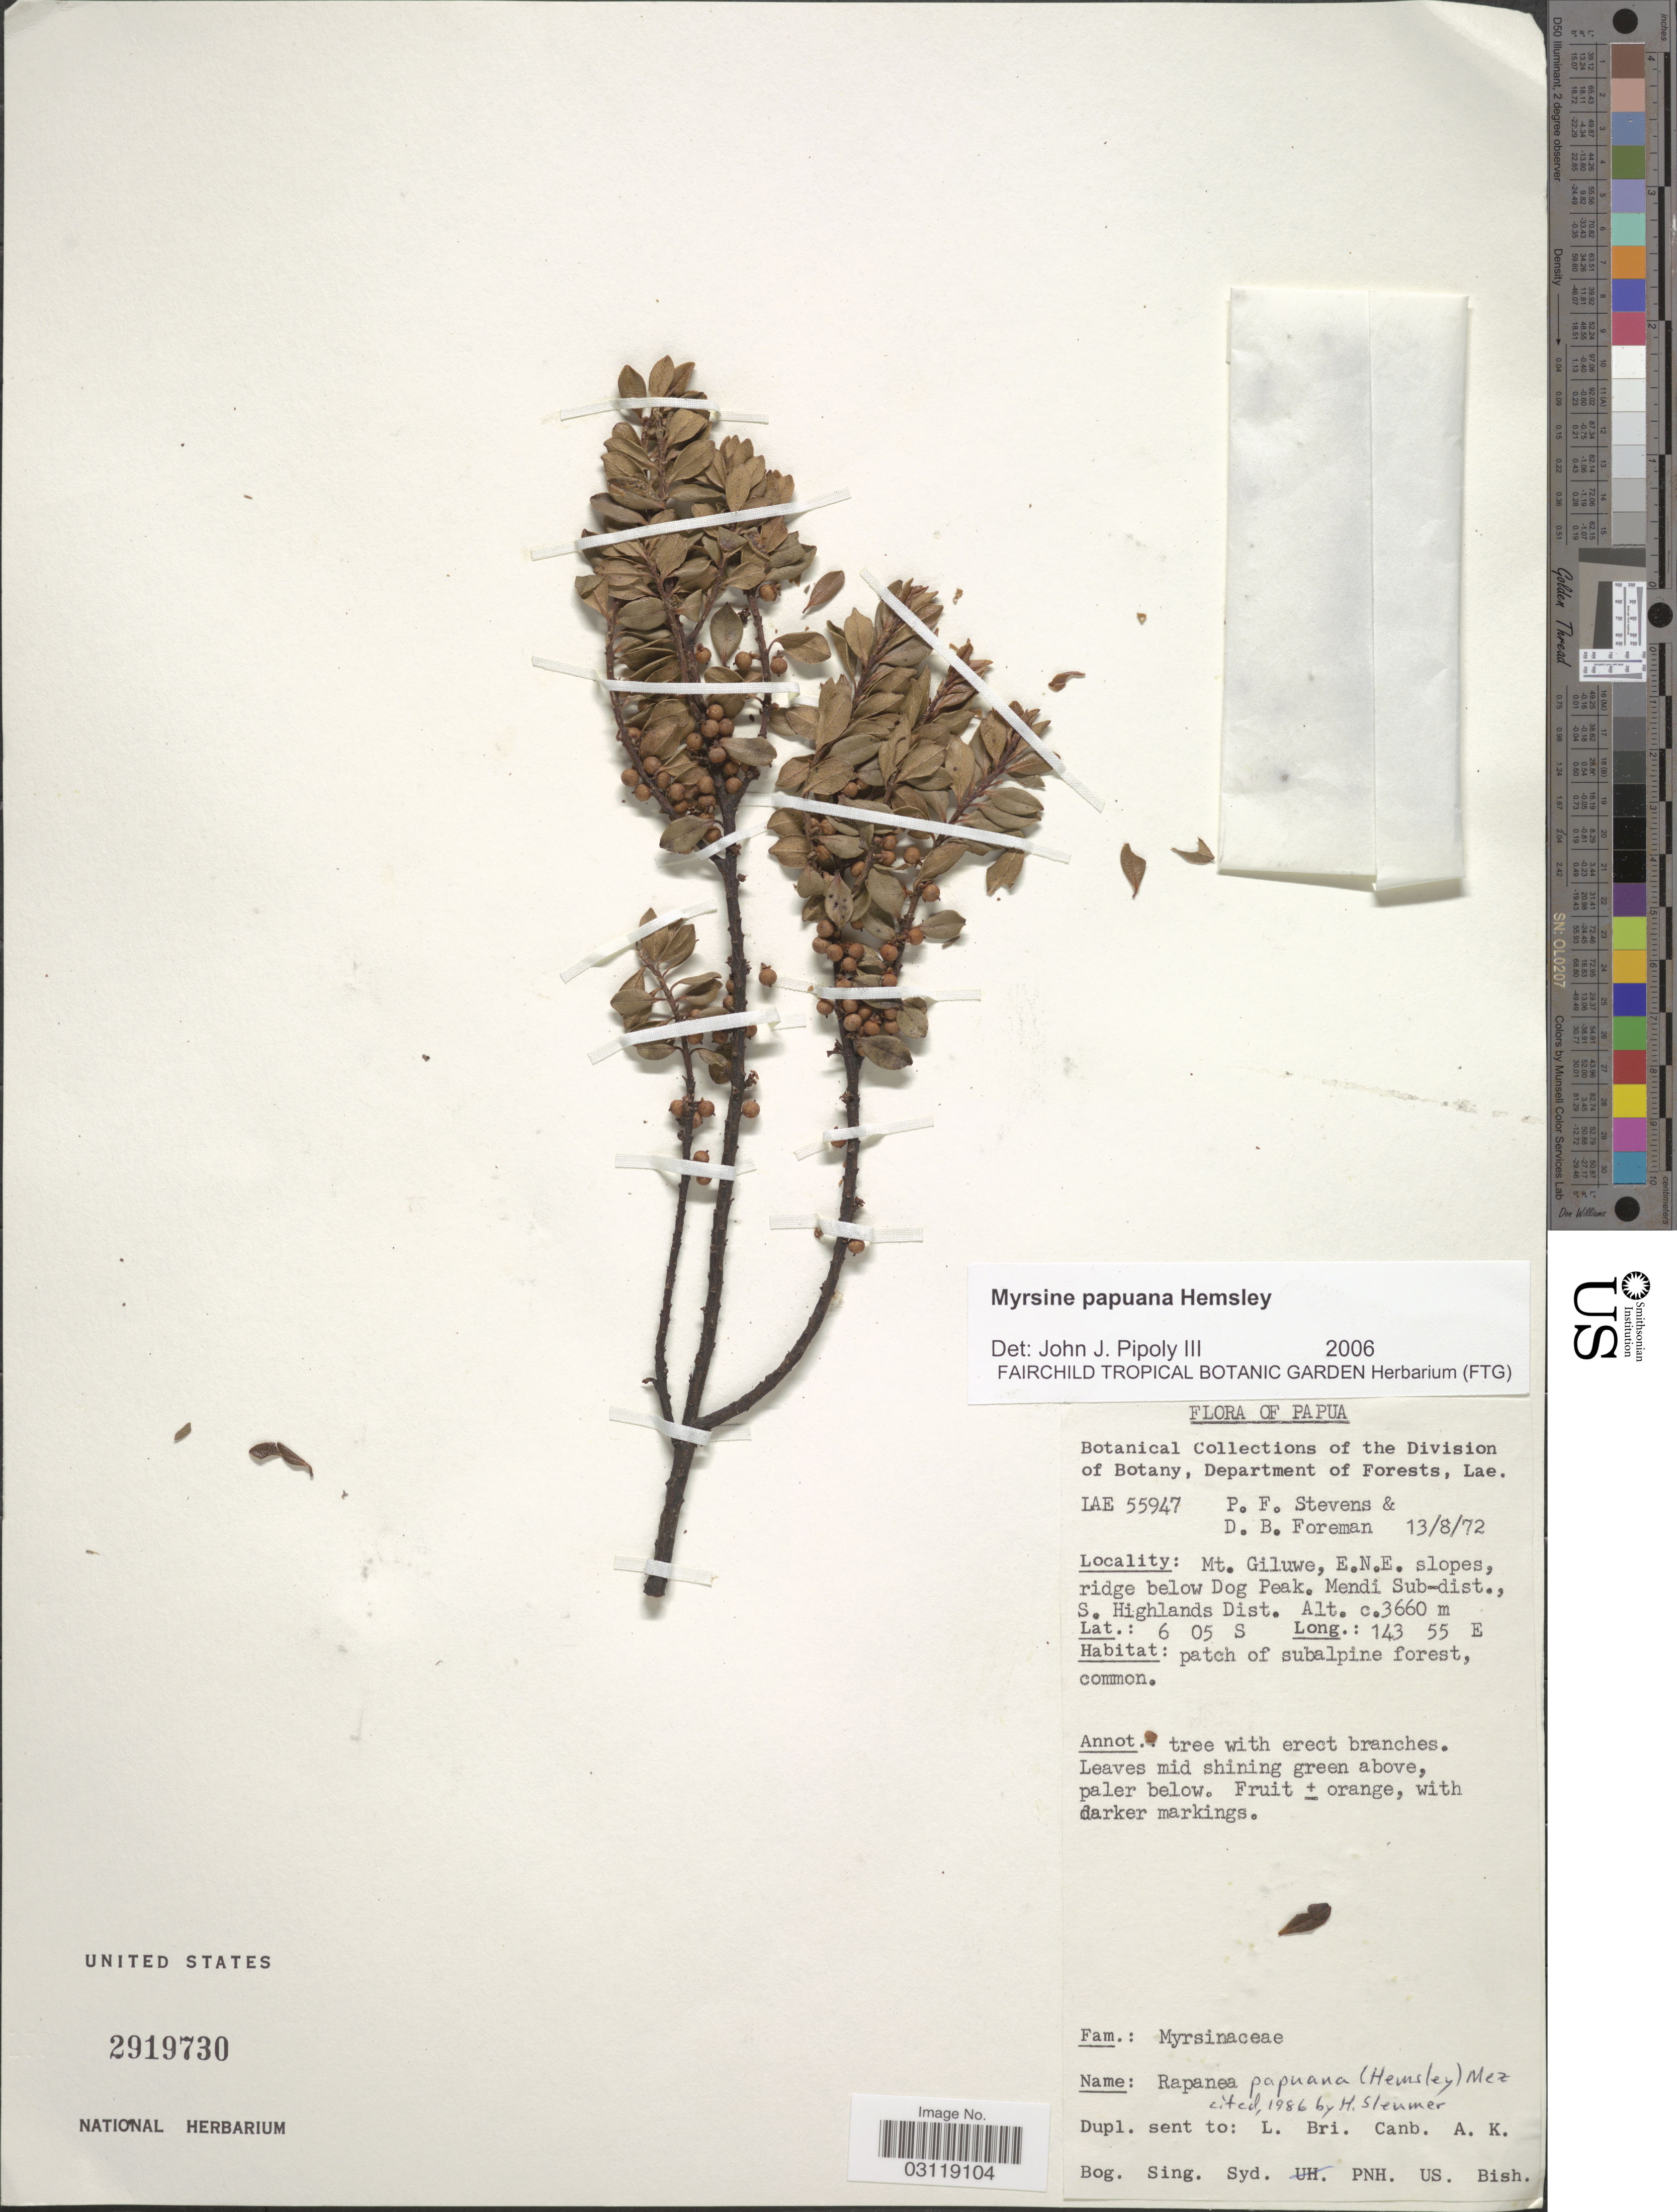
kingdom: Plantae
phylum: Tracheophyta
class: Magnoliopsida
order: Ericales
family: Primulaceae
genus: Rapanea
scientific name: Rapanea papuana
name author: (Hemsl.) Mez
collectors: P. F. Stevens & D. Foreman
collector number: LAE 55947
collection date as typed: Transcribed d/m/y: 13/8/72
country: Papua New Guinea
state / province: Southern Highlands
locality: Papua. Mt. Giluwe, E.N.E. slopes ridge below Dog Peak, Mendi Sub-dist.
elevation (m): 3660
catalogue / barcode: US 2919730